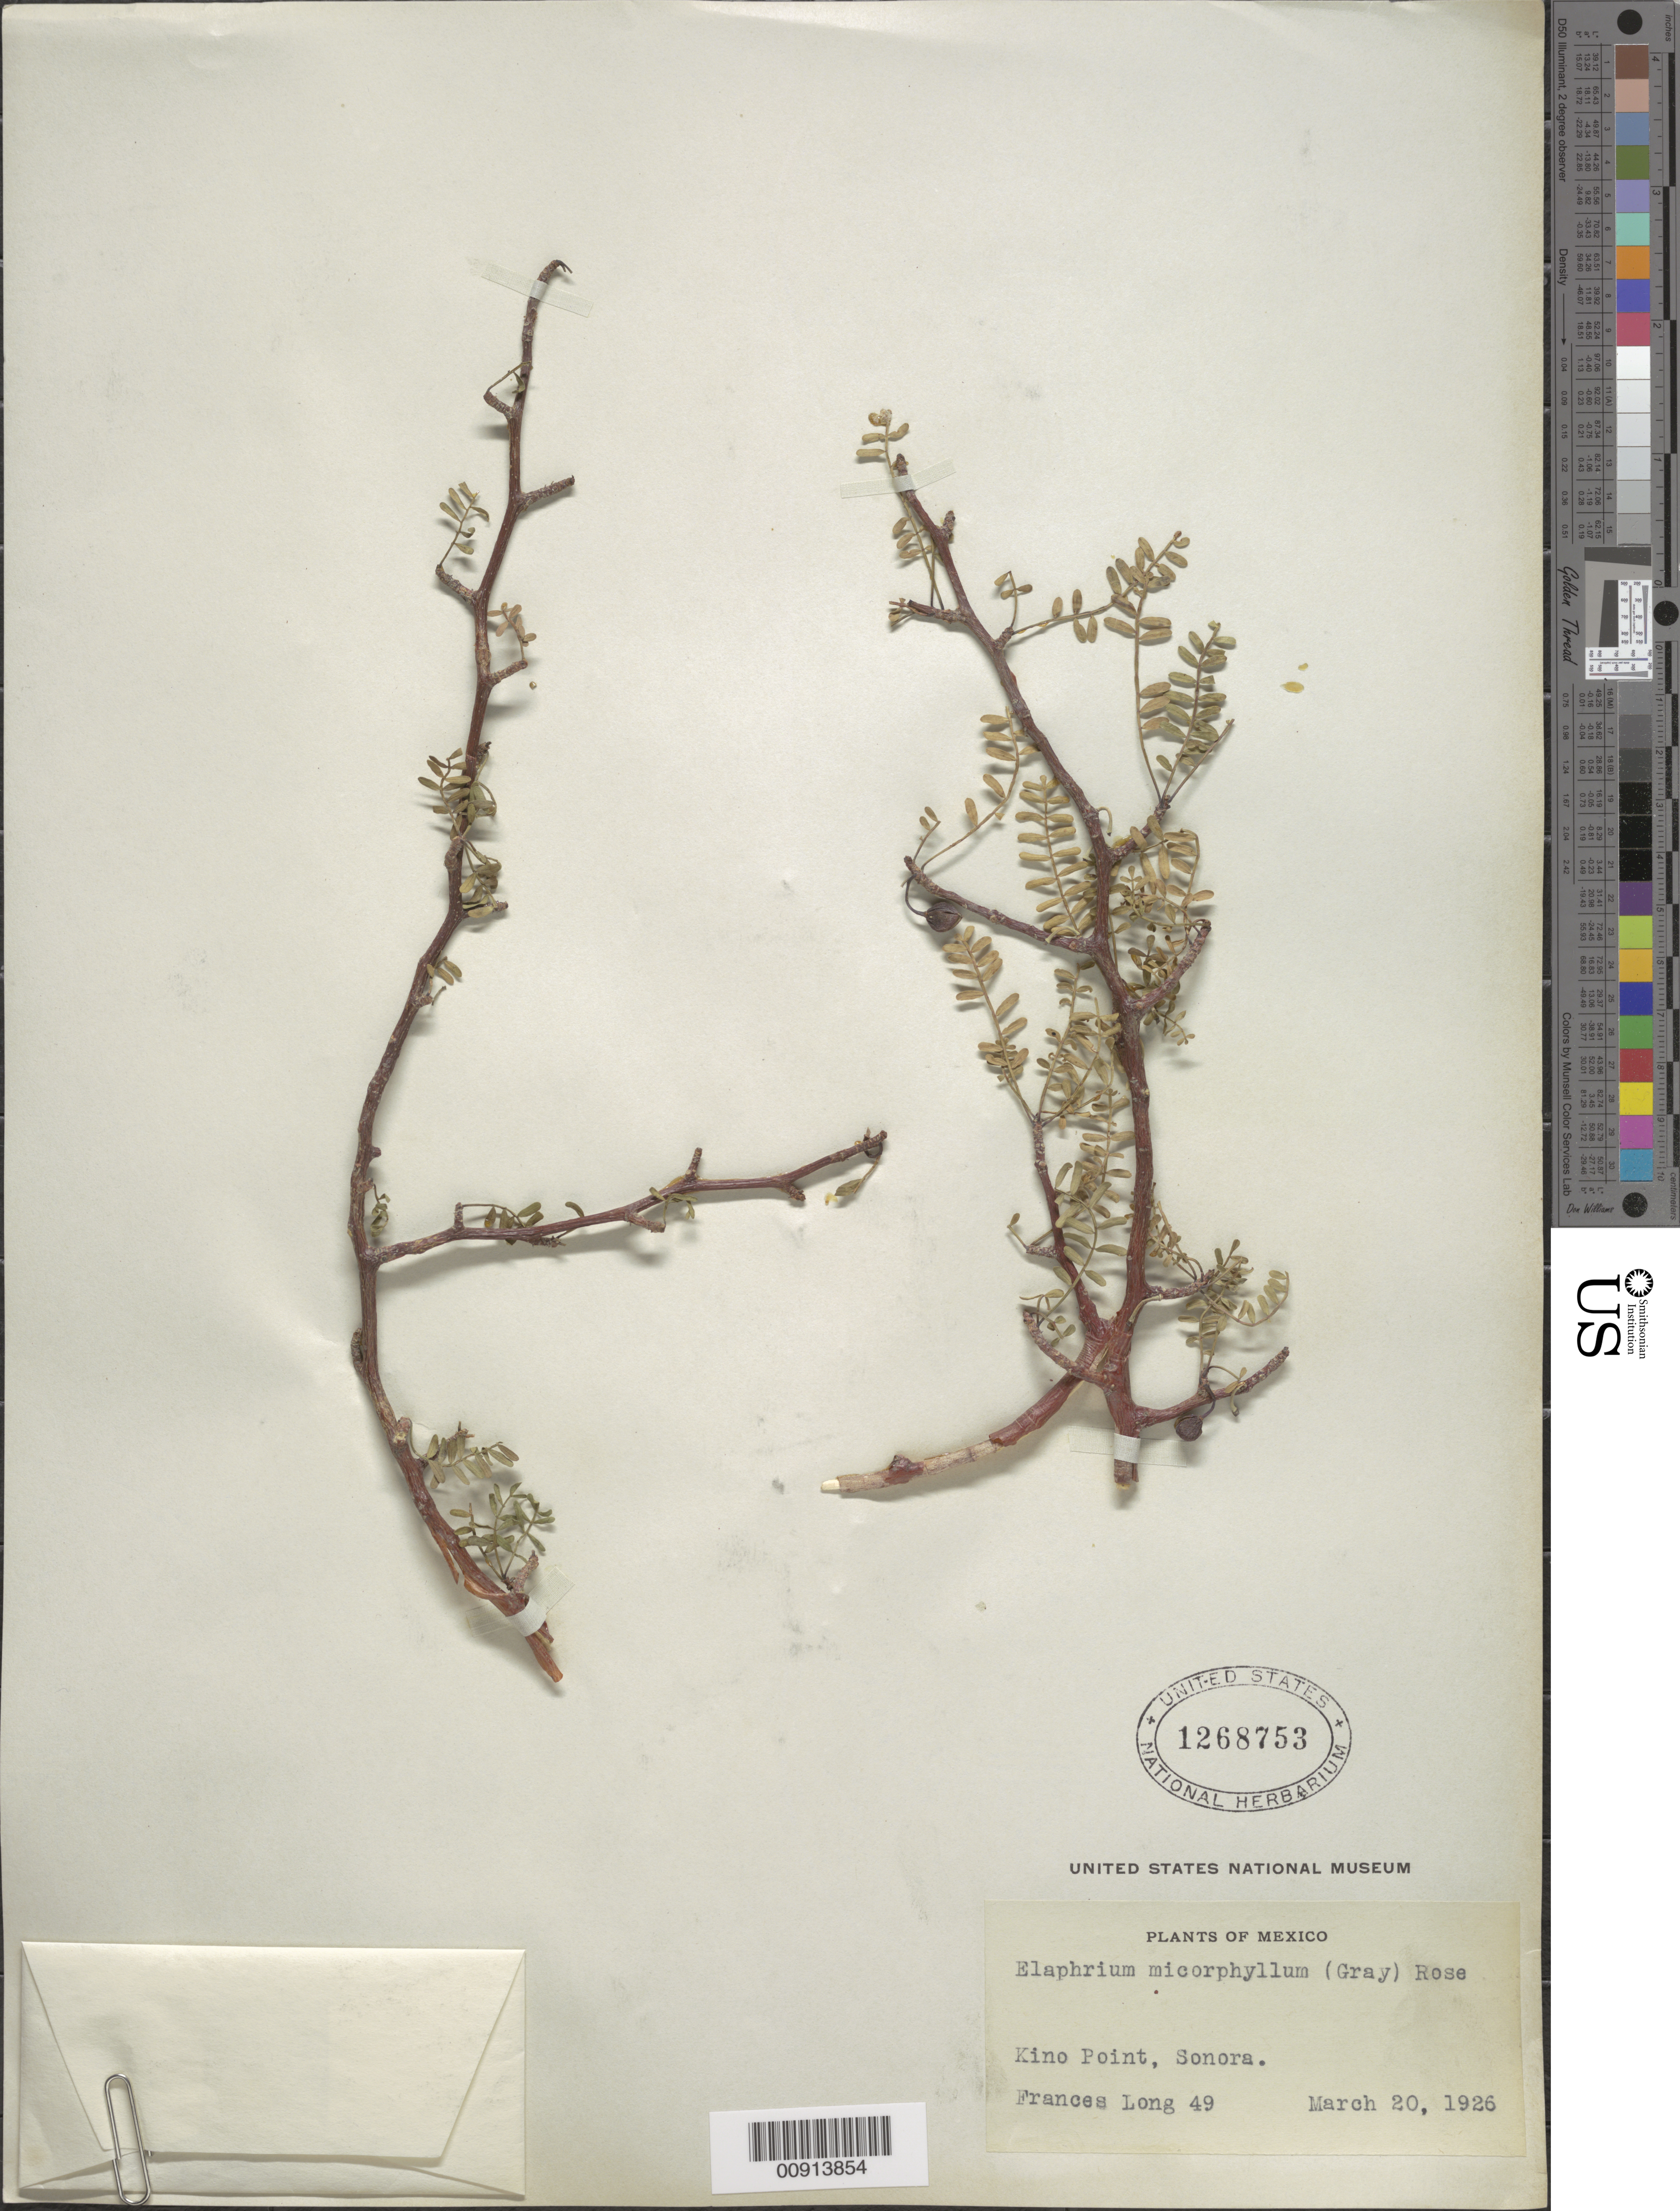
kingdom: Plantae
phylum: Tracheophyta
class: Magnoliopsida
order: Sapindales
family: Burseraceae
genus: Bursera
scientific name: Bursera microphylla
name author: A. Gray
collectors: F. Long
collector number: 49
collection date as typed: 20 Mar 1926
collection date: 1926-03-20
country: Mexico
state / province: Sonora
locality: Kino Point, Sonora.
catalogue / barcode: US 1268753